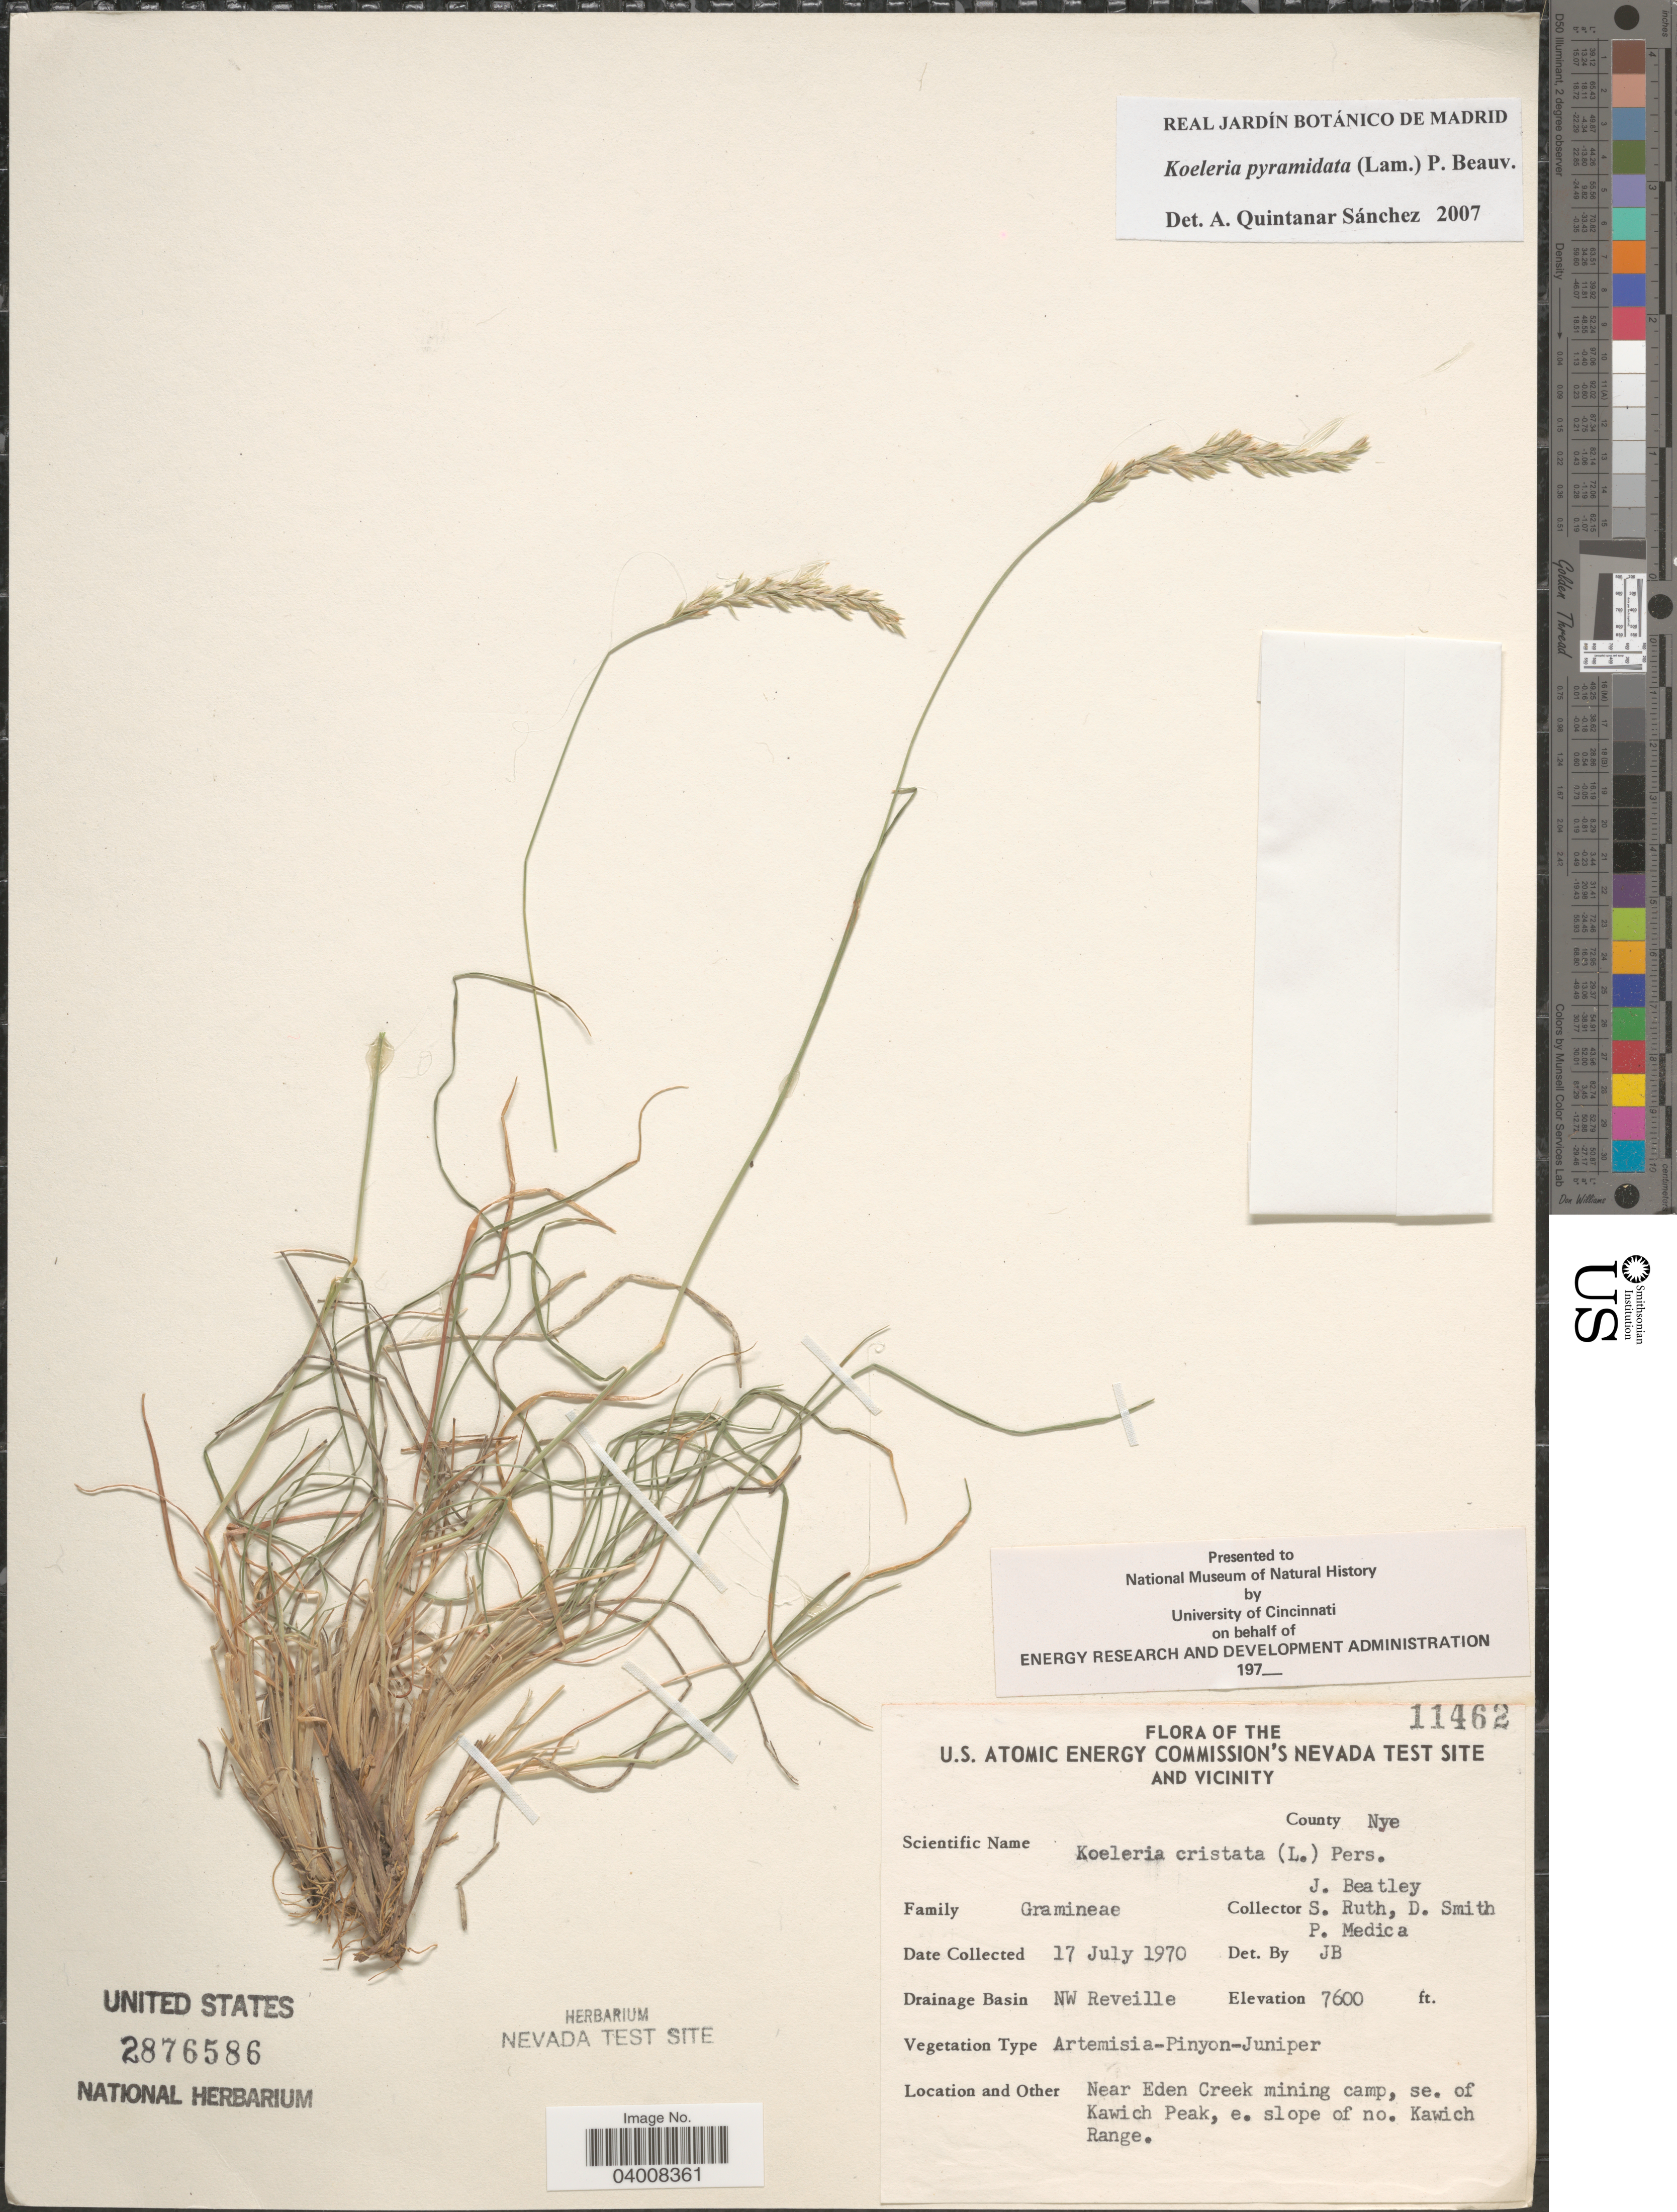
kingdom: Plantae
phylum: Tracheophyta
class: Liliopsida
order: Poales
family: Poaceae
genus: Koeleria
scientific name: Koeleria pyramidata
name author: (Lam.) P. Beauv.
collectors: J. C. Beatley, S. Ruth, D. Smith & P. Medica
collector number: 11462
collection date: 1970-07-17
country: United States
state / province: Nevada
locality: U.S. Atomic Energy Commission's Nevada Test Site And Vicinity. County Nye. Drainage Basin NW Reveille. Near Eden Creek mining camp, se. of Kawich Peak, e. slope of no. Kawich Range.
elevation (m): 2316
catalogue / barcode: US 2876586